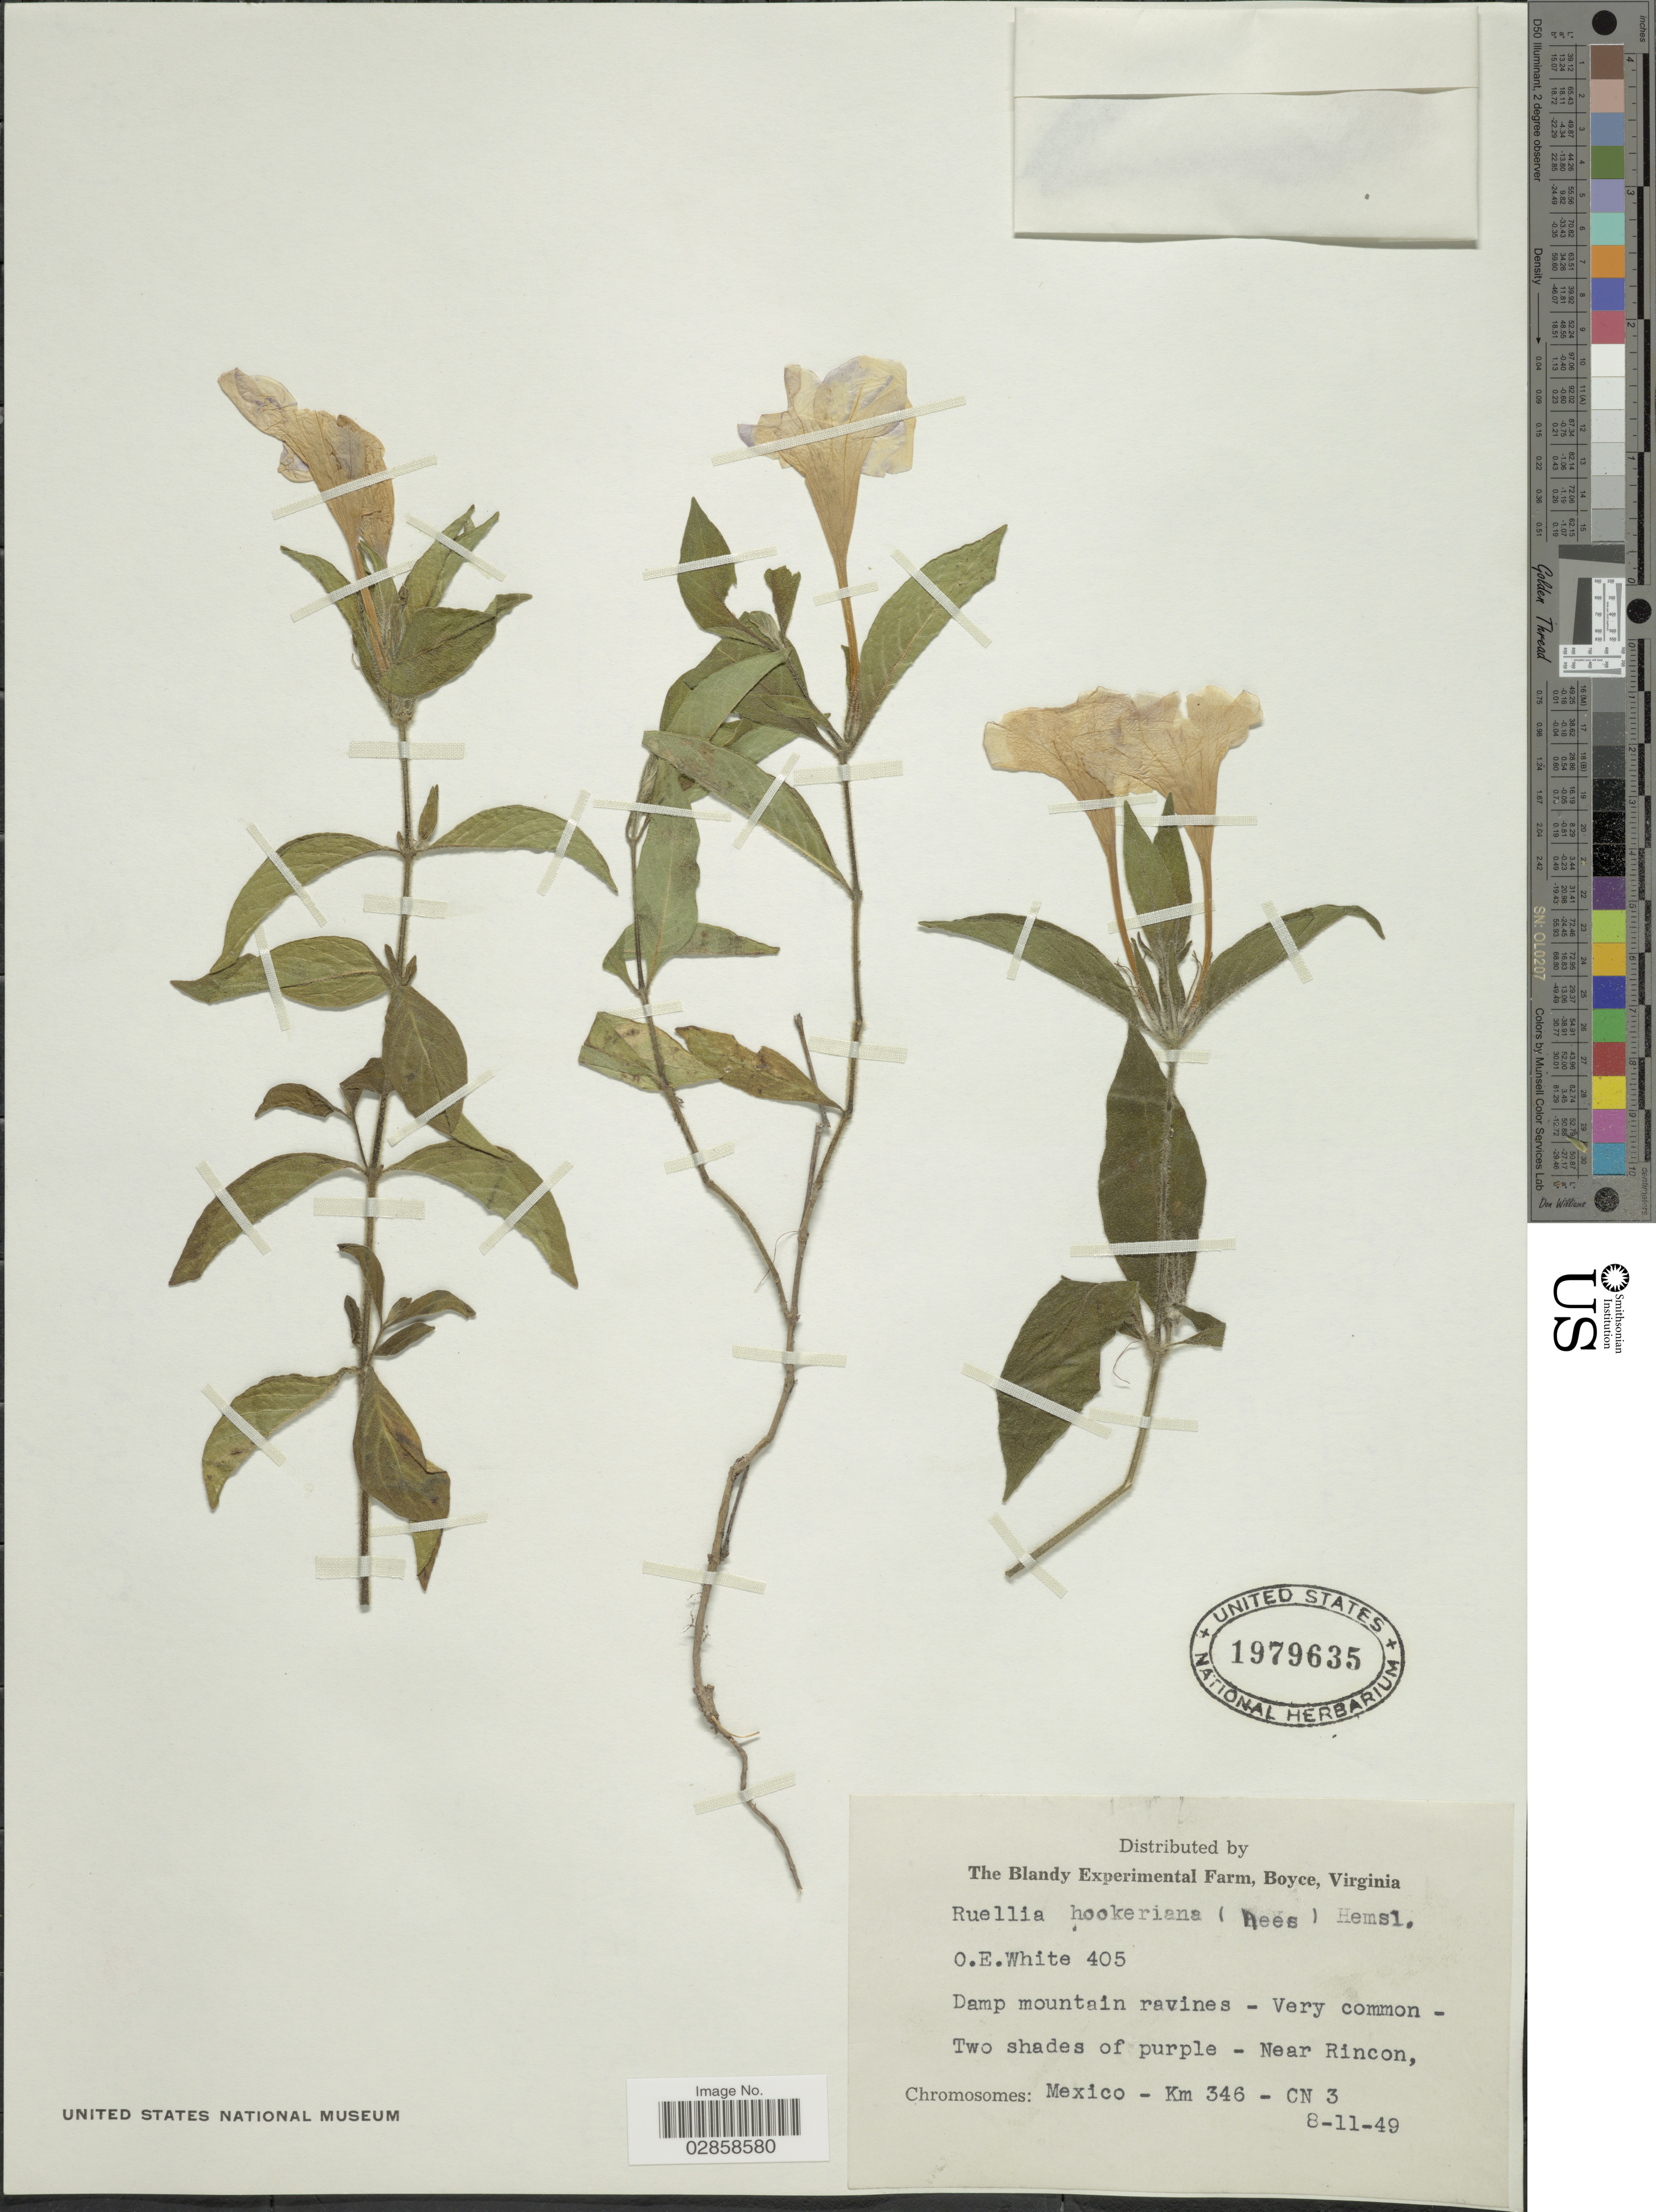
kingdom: Plantae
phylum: Tracheophyta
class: Magnoliopsida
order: Lamiales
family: Acanthaceae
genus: Ruellia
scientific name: Ruellia hookeriana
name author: (Nees) Hemsl.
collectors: O. E. White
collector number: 405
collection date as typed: Transcribed d/m/y: 8/11/49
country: Mexico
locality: Near Rincon, Mexico-Km 346-CN 3.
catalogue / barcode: US 1979635